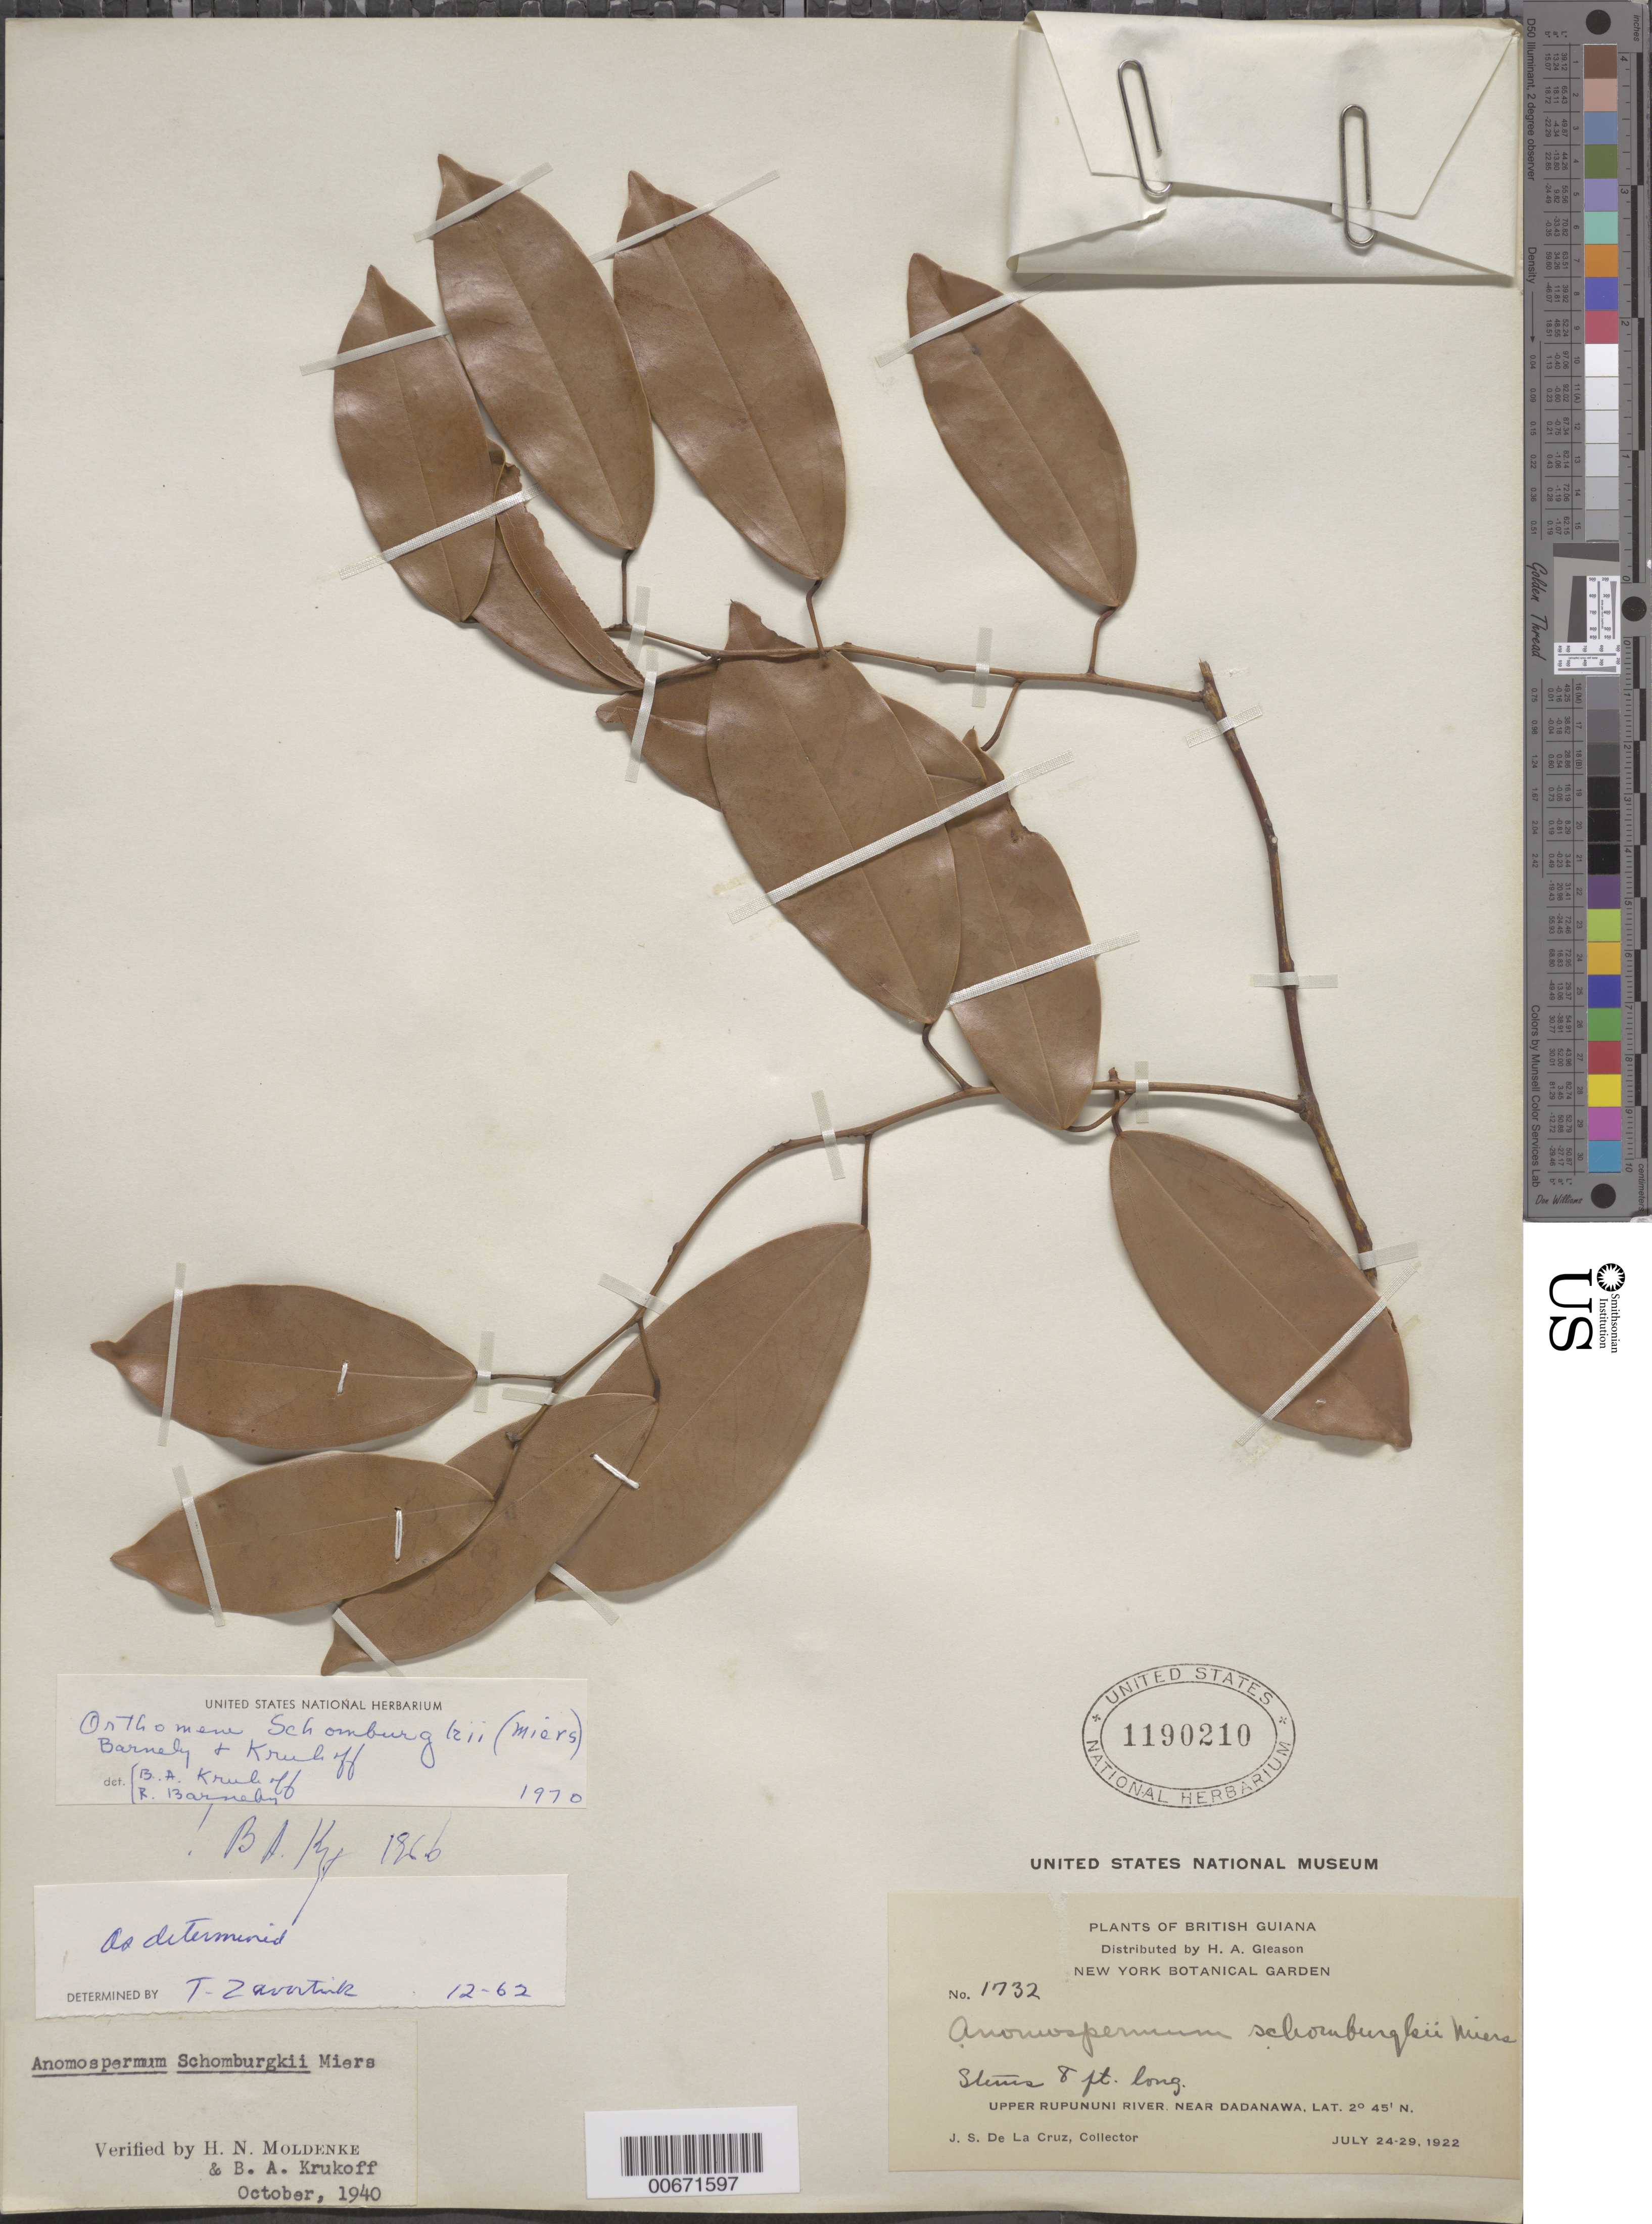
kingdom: Plantae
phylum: Tracheophyta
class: Magnoliopsida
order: Ranunculales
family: Menispermaceae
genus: Anomospermum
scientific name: Anomospermum schomburgkii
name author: Miers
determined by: Strong, Mark T., (BOT), Smithsonian Institution - National Museum of Natural History (UNITED STATES)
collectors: J. S. de la Cruz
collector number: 1732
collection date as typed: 24-Jul-22 to 29-Jul-22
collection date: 1922-07-24/1922-07-29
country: Guyana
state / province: U. Takutu-U. Essequibo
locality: Dadanawa, near, upper Rupununi R.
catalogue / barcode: US 1190210